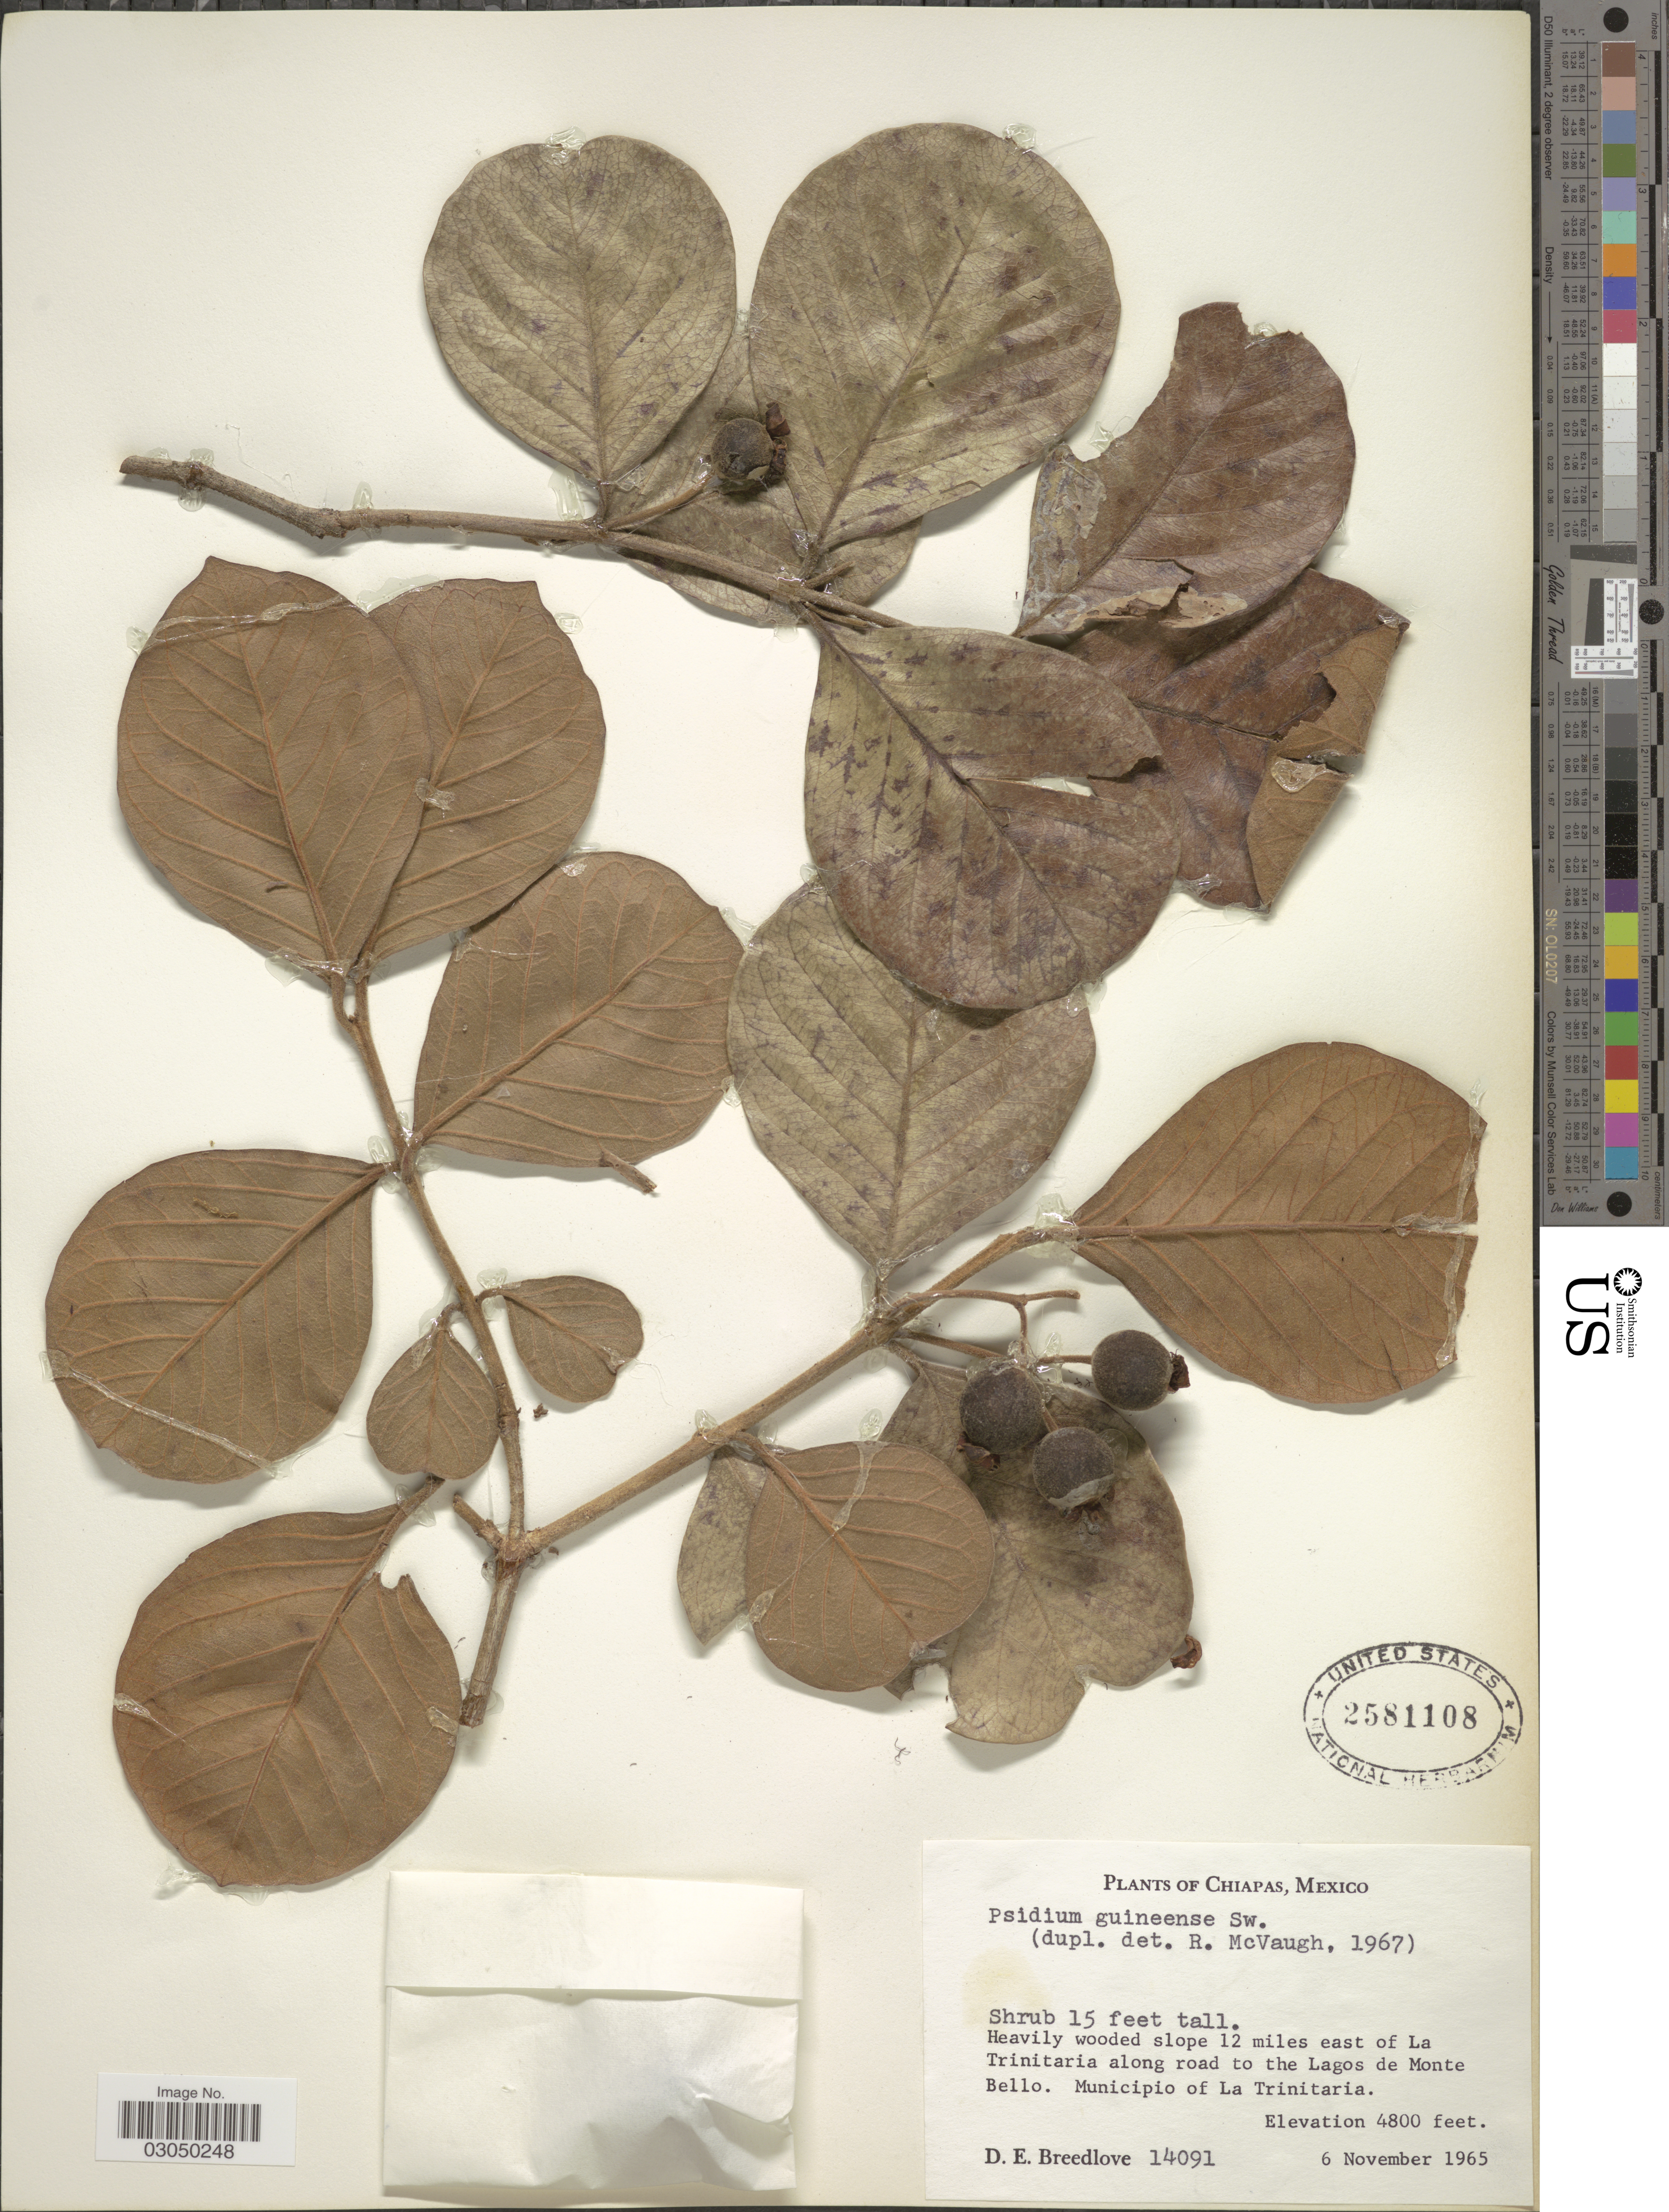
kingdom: Plantae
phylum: Tracheophyta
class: Magnoliopsida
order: Myrtales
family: Myrtaceae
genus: Psidium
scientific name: Psidium guineense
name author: Sw.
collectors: D. E. Breedlove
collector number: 14091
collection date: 1965-11-06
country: Mexico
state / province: Chiapas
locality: Heavily wooded slope 12 miles east of La Trinitaria along road to the Lagos de Monte Bello. Municipio of La Trinitaria.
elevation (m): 1463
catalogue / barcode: US 2581108